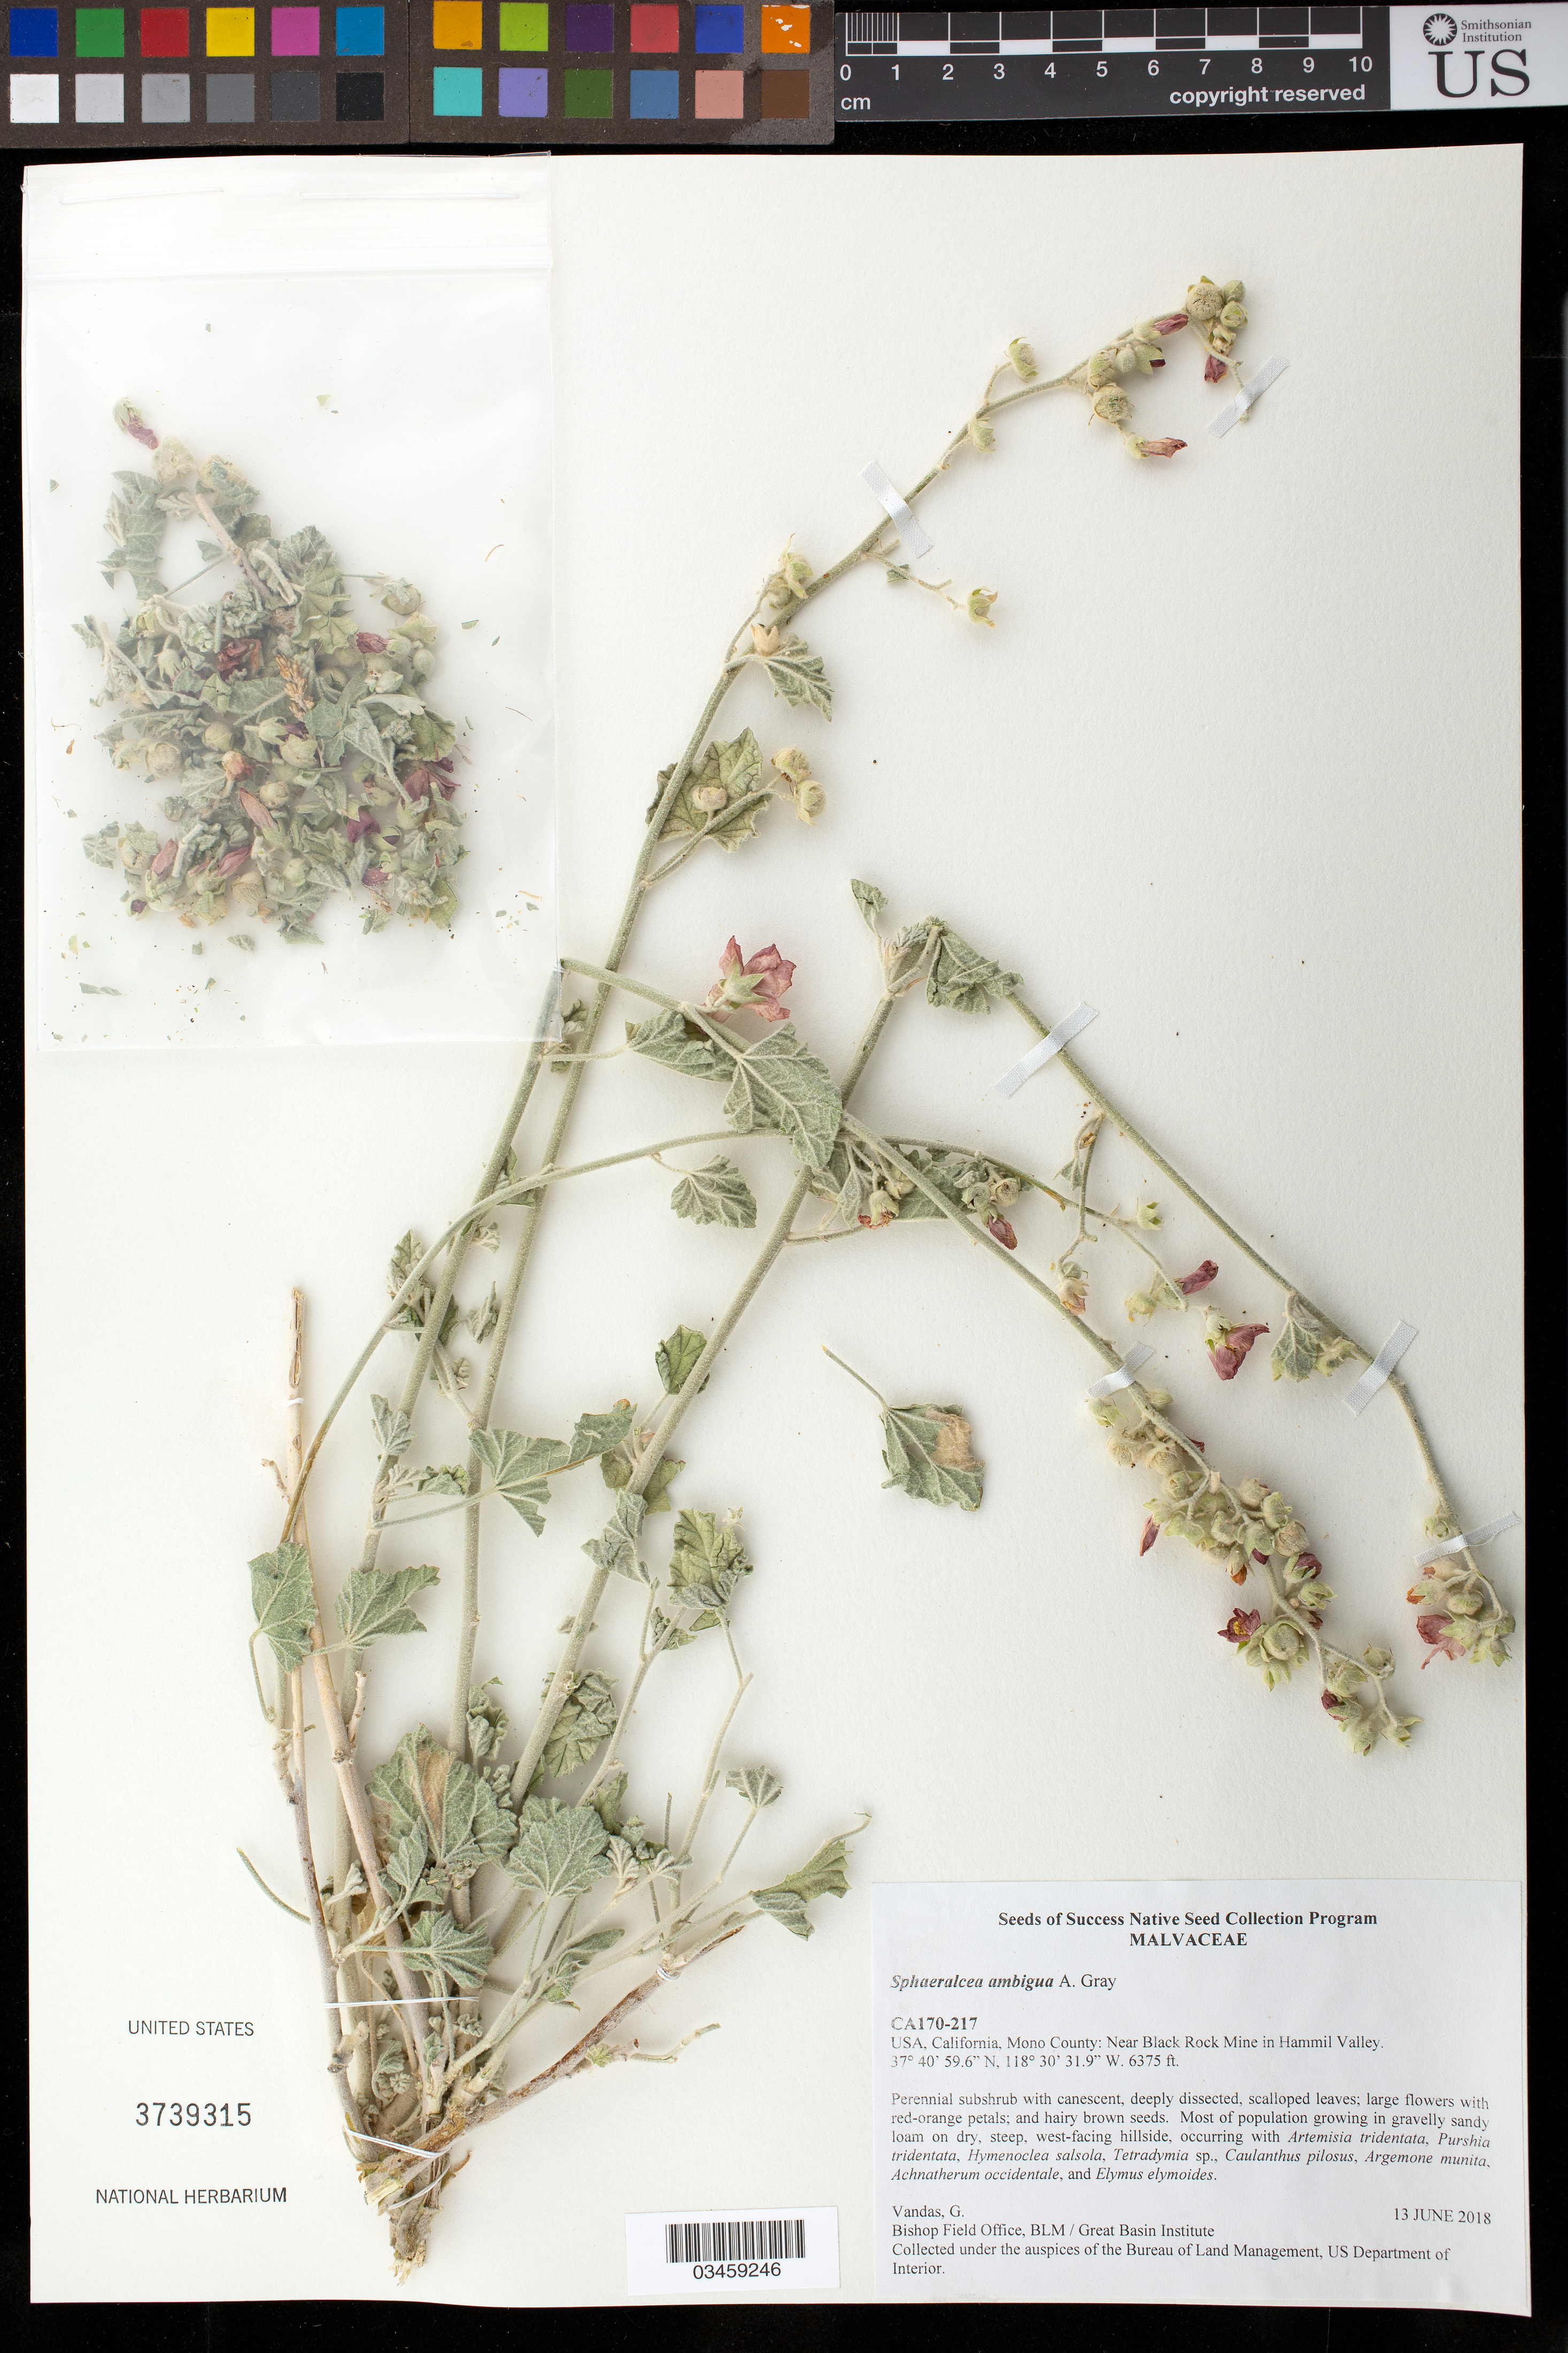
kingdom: Plantae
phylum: Tracheophyta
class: Magnoliopsida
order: Malvales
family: Malvaceae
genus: Sphaeralcea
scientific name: Sphaeralcea ambigua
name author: A. Gray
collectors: G. Vandas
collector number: CA170-217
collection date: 2018-06-13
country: United States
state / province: California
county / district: Mono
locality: Near Black Rock Mine in Hammil Valley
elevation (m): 1943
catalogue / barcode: US 3739315